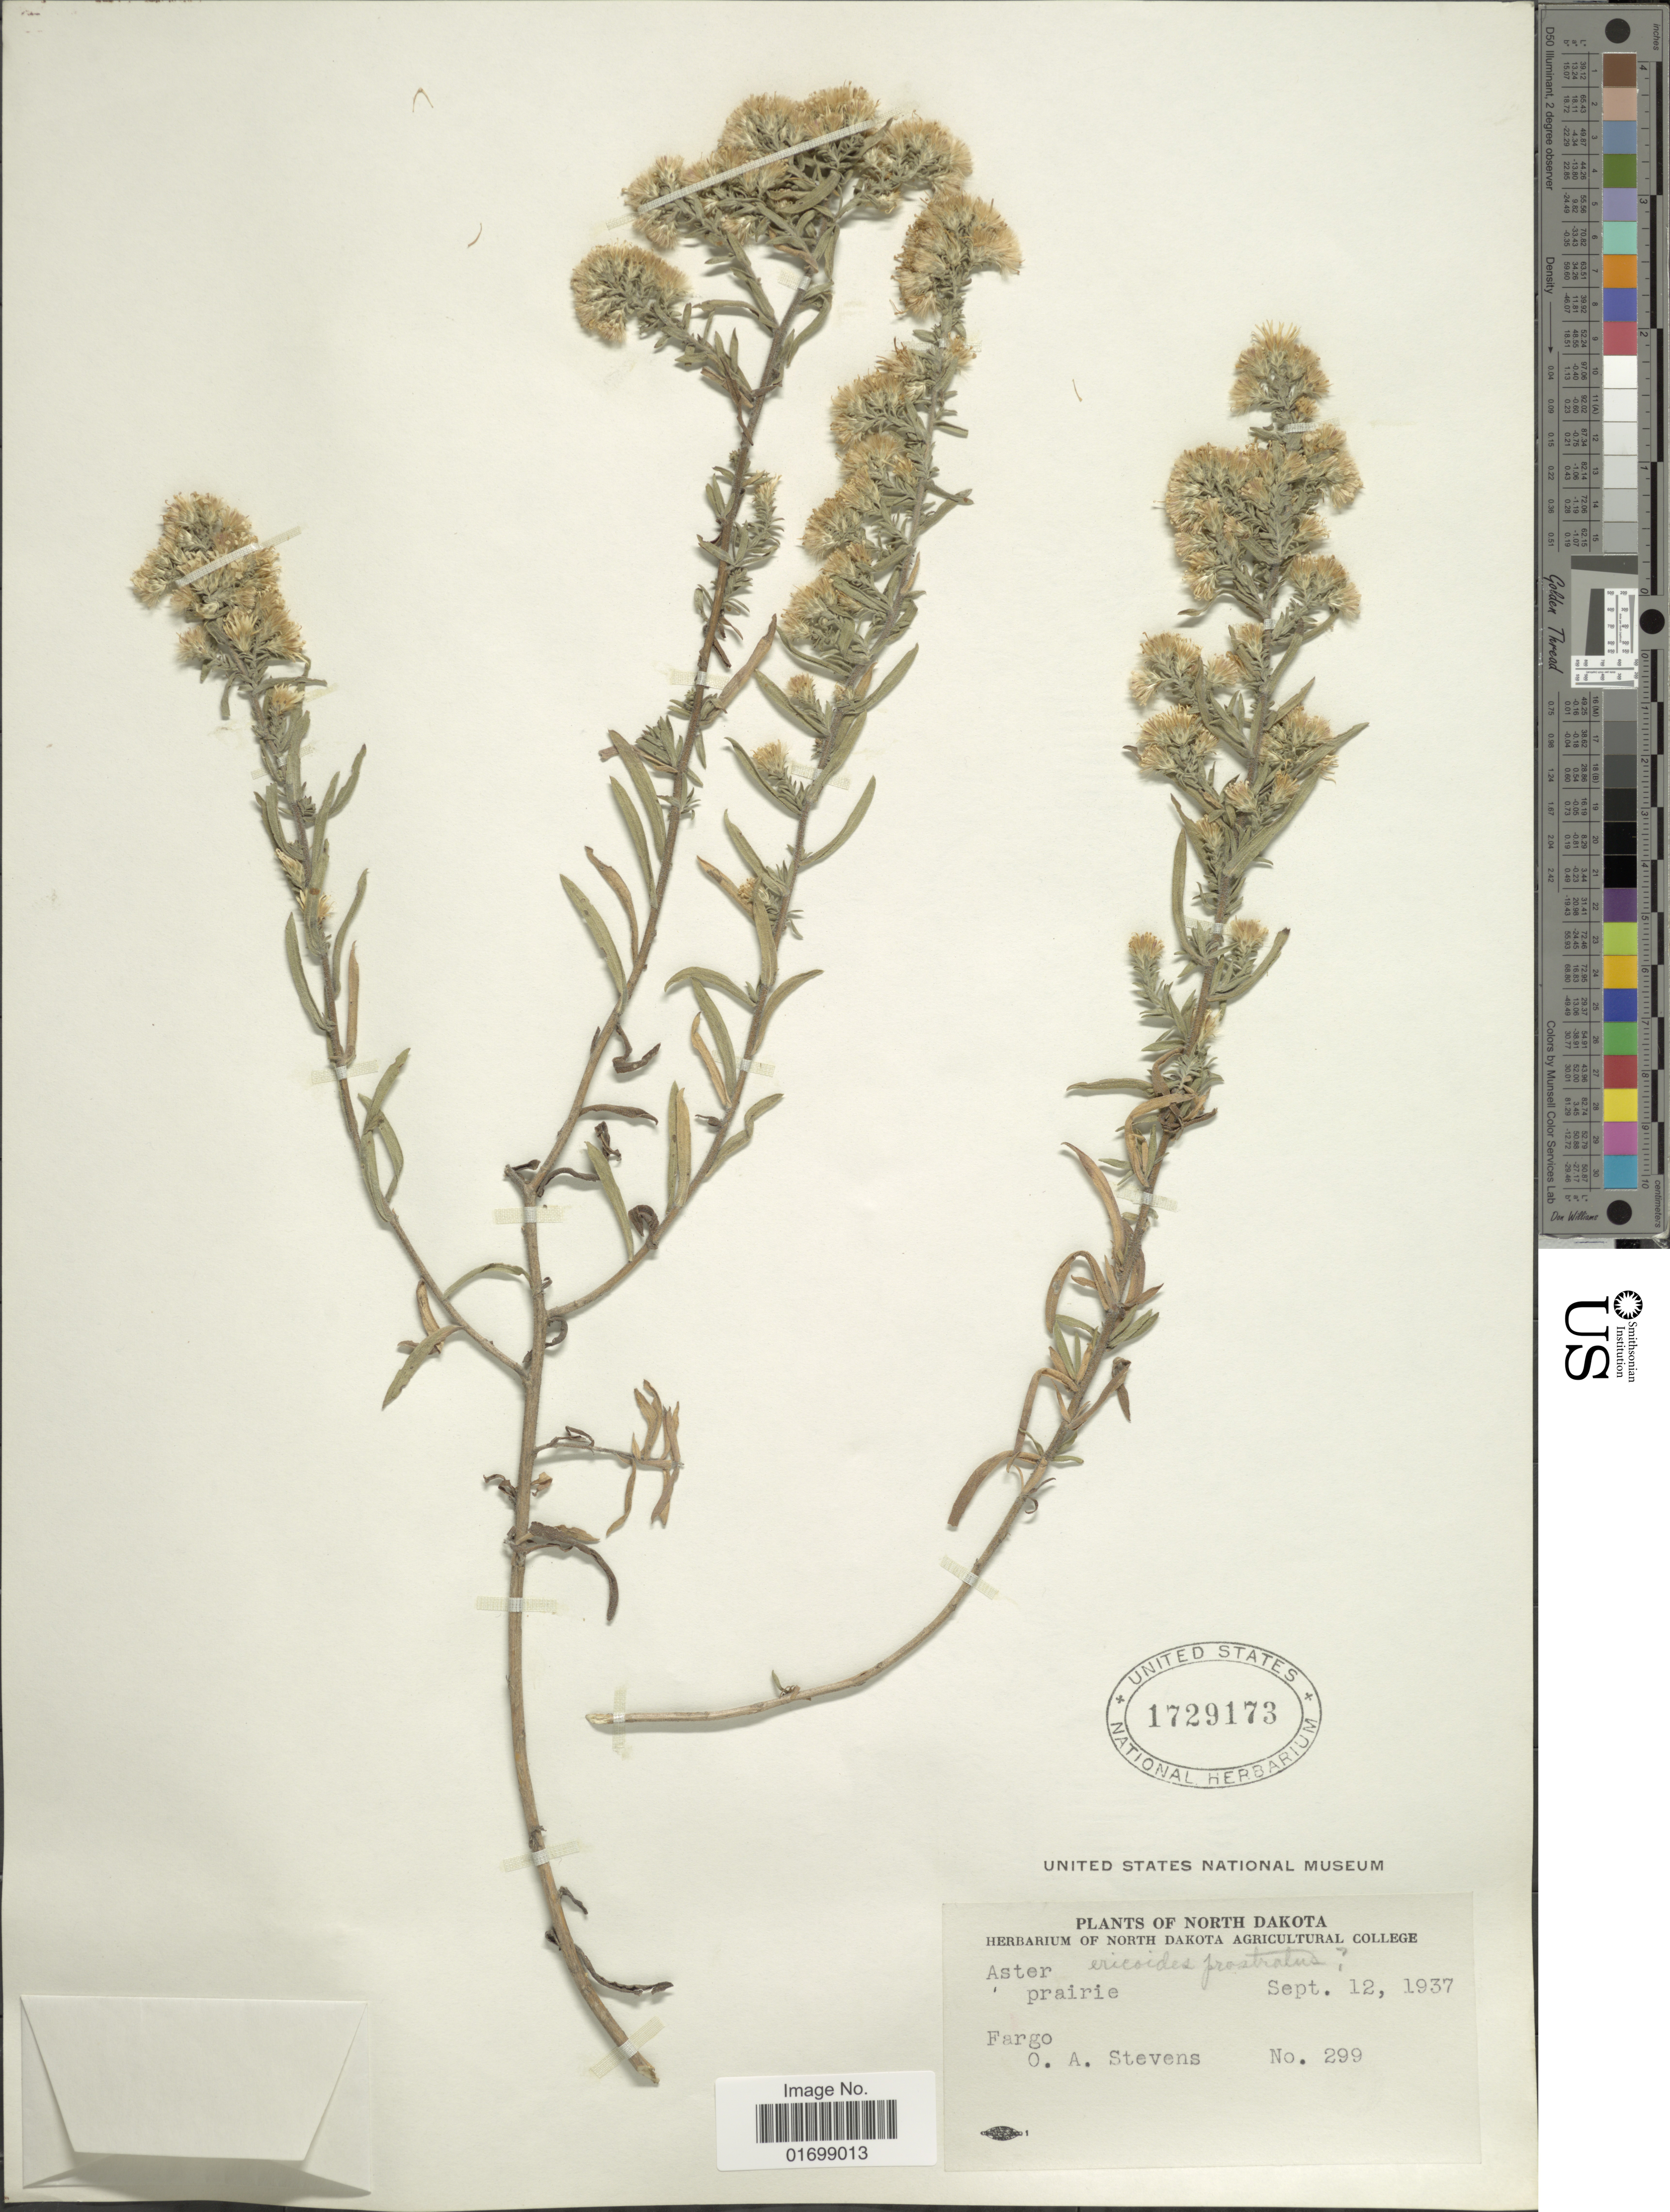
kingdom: Plantae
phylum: Tracheophyta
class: Magnoliopsida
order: Asterales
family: Asteraceae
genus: Symphyotrichum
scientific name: Symphyotrichum ericoides var. prostratum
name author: (Kuntze) G.L. Nesom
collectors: O. A. Stevens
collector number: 299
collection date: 1937-09-12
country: United States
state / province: North Dakota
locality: Prairie, Fargo.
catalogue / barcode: US 1729173